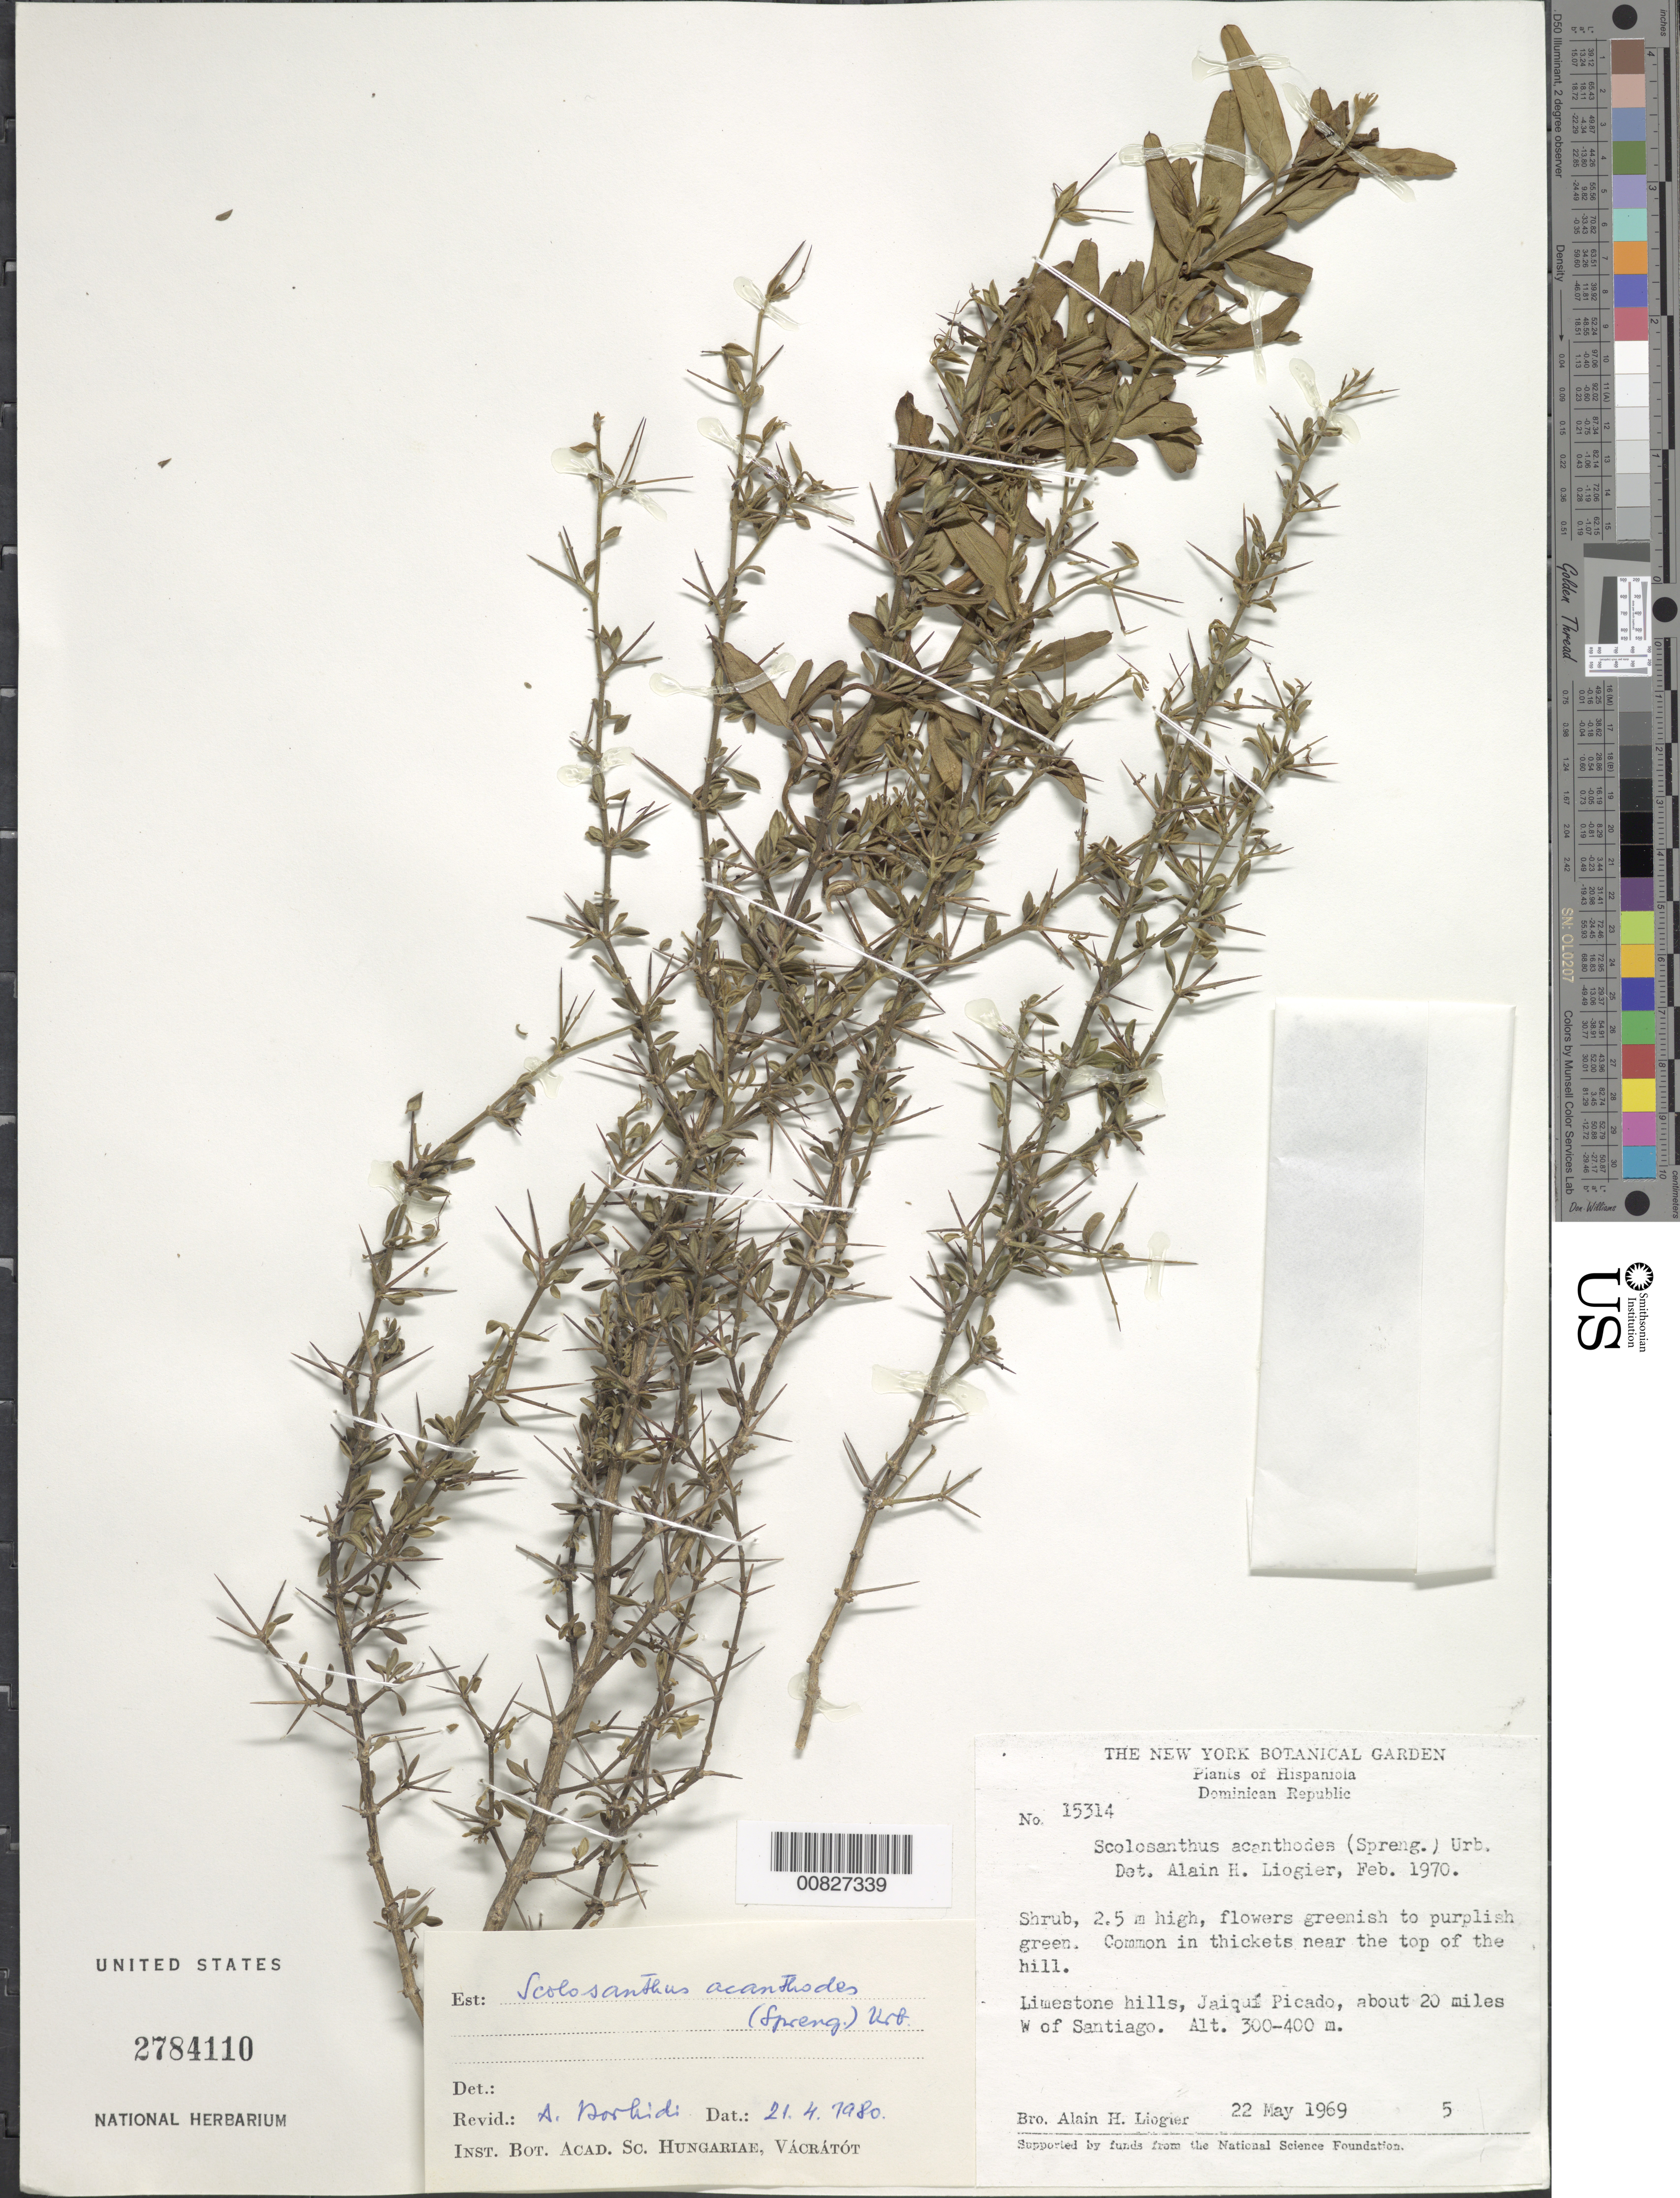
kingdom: Plantae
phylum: Tracheophyta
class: Magnoliopsida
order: Gentianales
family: Rubiaceae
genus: Scolosanthus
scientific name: Scolosanthus acanthodes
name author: (Spreng.) Urb.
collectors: A. H. Liogier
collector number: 15314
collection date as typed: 22 May 1969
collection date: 1969-05-22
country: Dominican Republic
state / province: Santiago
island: Hispaniola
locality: Jaiquí Picado, about 20 miles W of Santiago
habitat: Thickets near the top of limestone hill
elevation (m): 300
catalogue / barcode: US 2784110